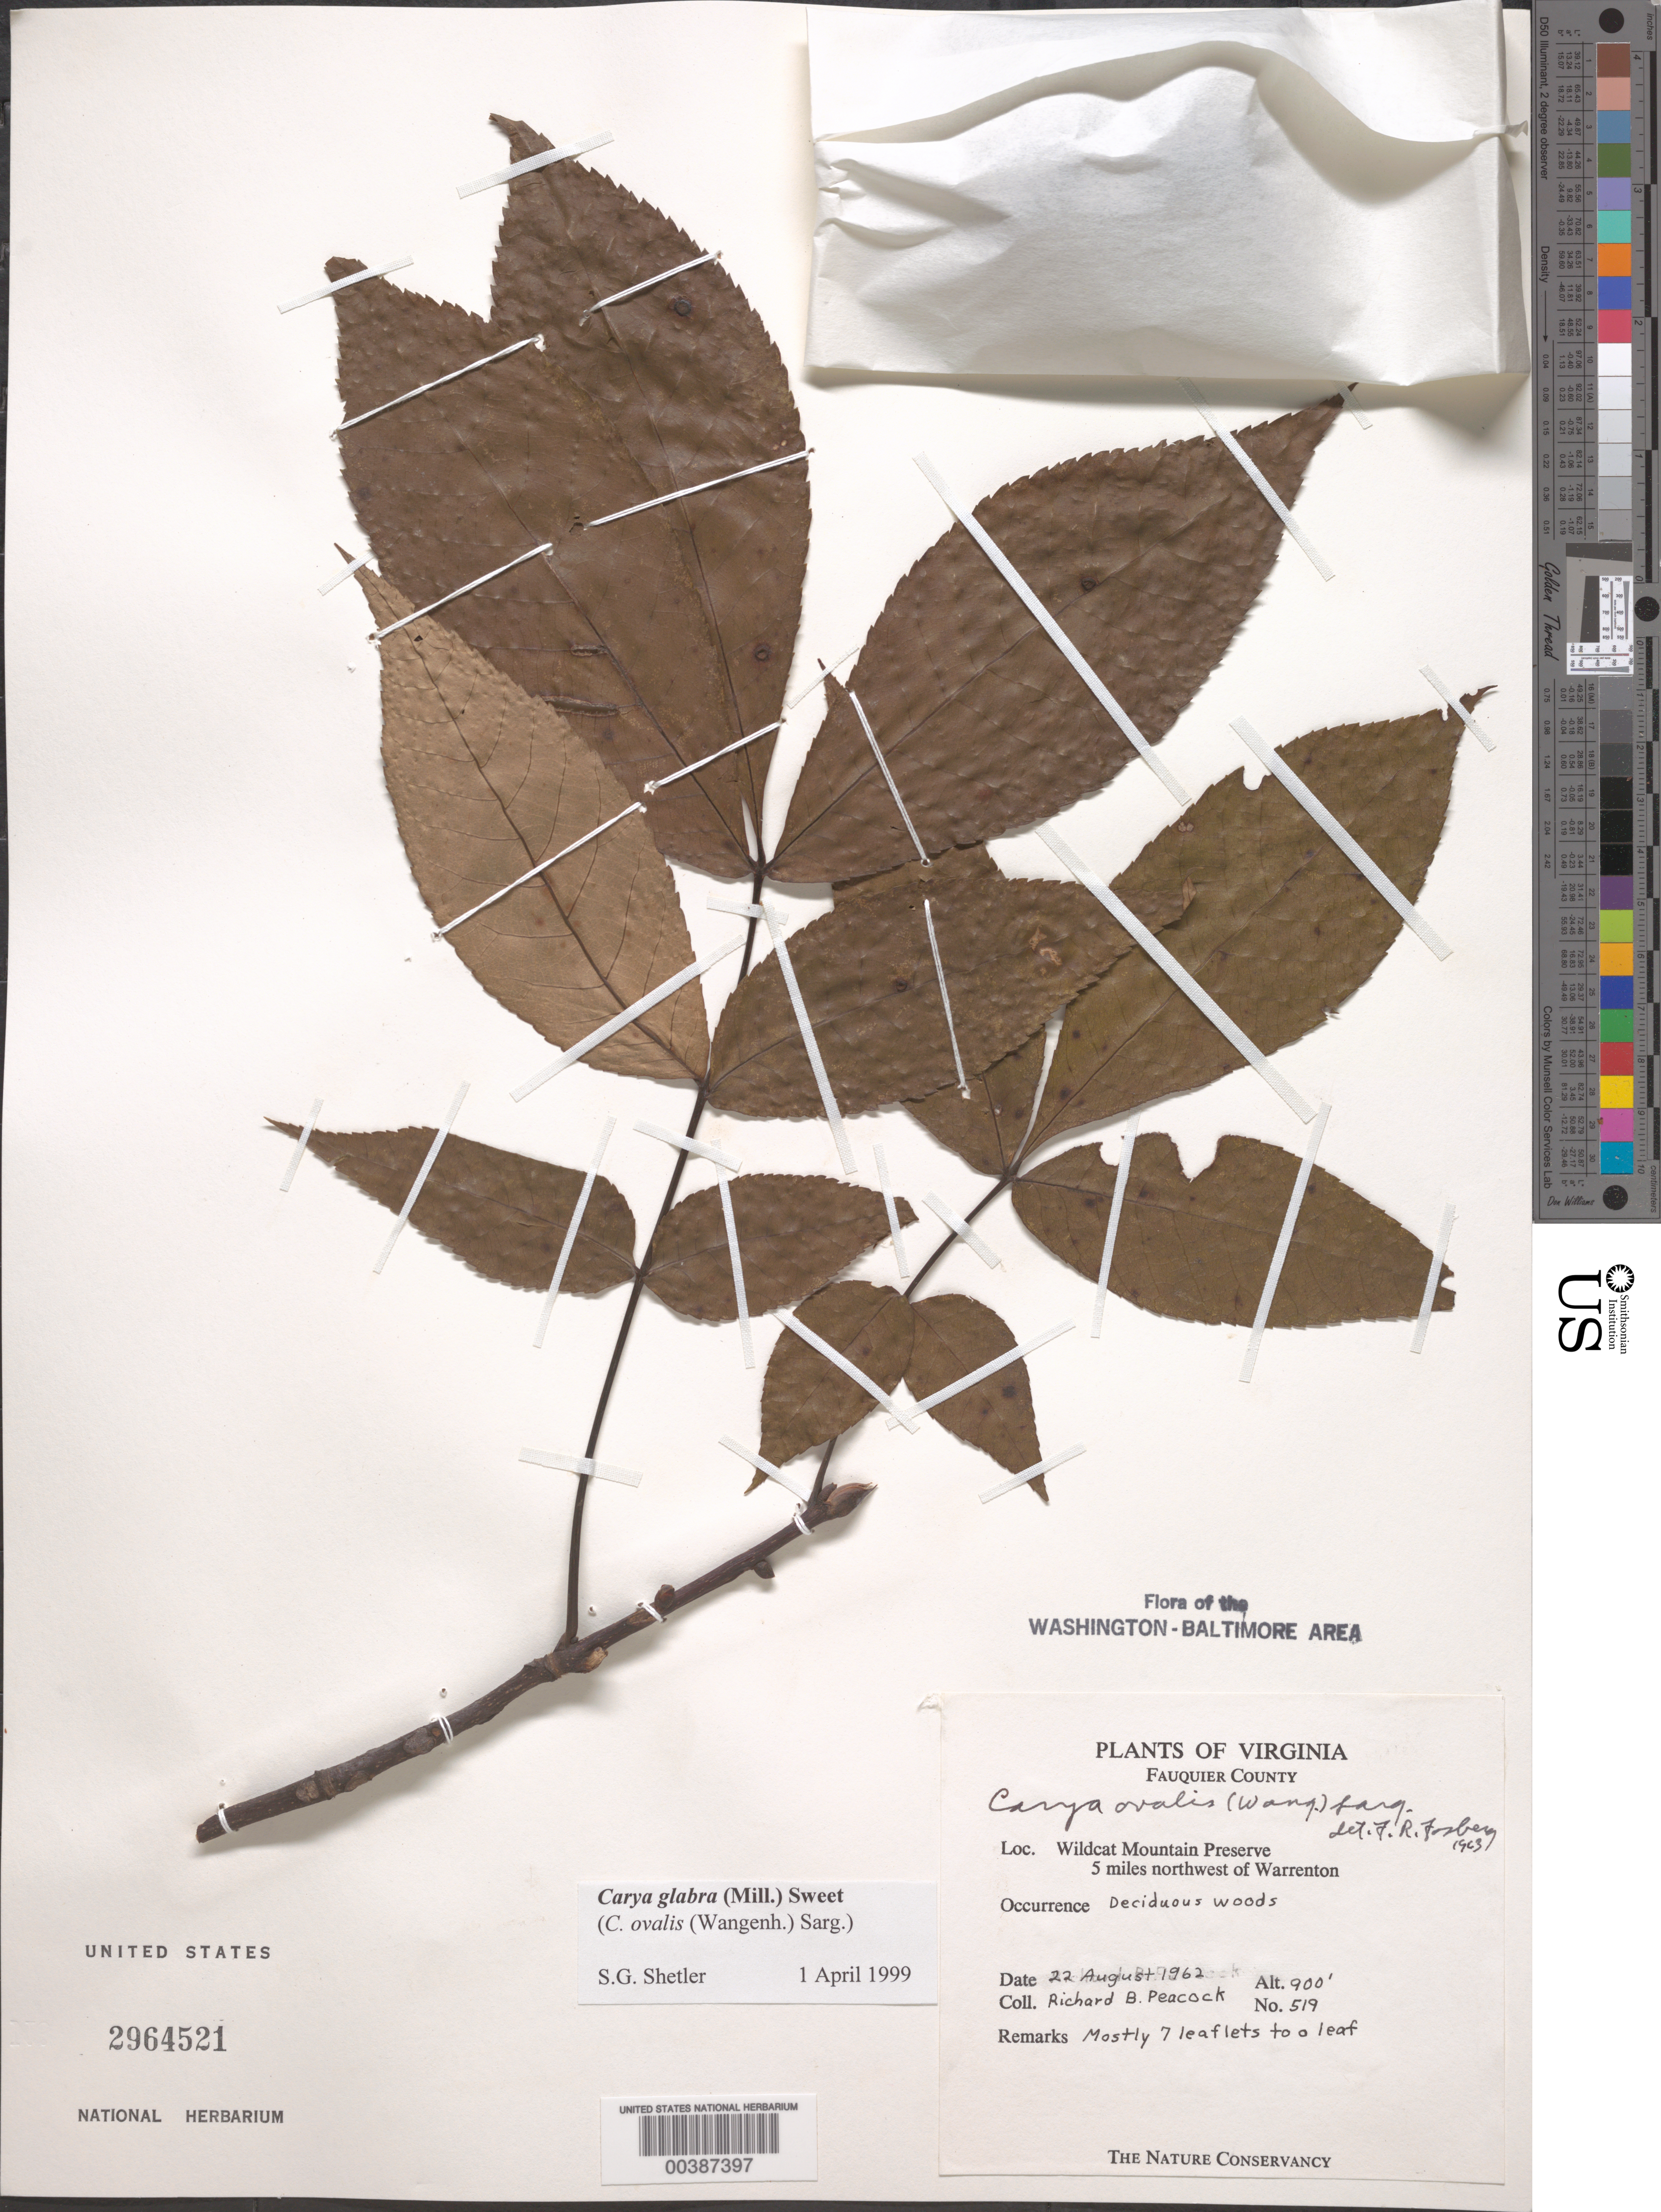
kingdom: Plantae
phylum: Tracheophyta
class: Magnoliopsida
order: Fagales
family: Juglandaceae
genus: Carya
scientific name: Carya glabra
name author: (Mill.) Sweet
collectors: R. Peacock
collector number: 519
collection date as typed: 22 Aug 1962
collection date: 1962-08-22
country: United States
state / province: Virginia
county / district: Fauquier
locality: Wildcat Mountain Preserve, 5 miles northwest of Warrenton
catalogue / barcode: US 2964521